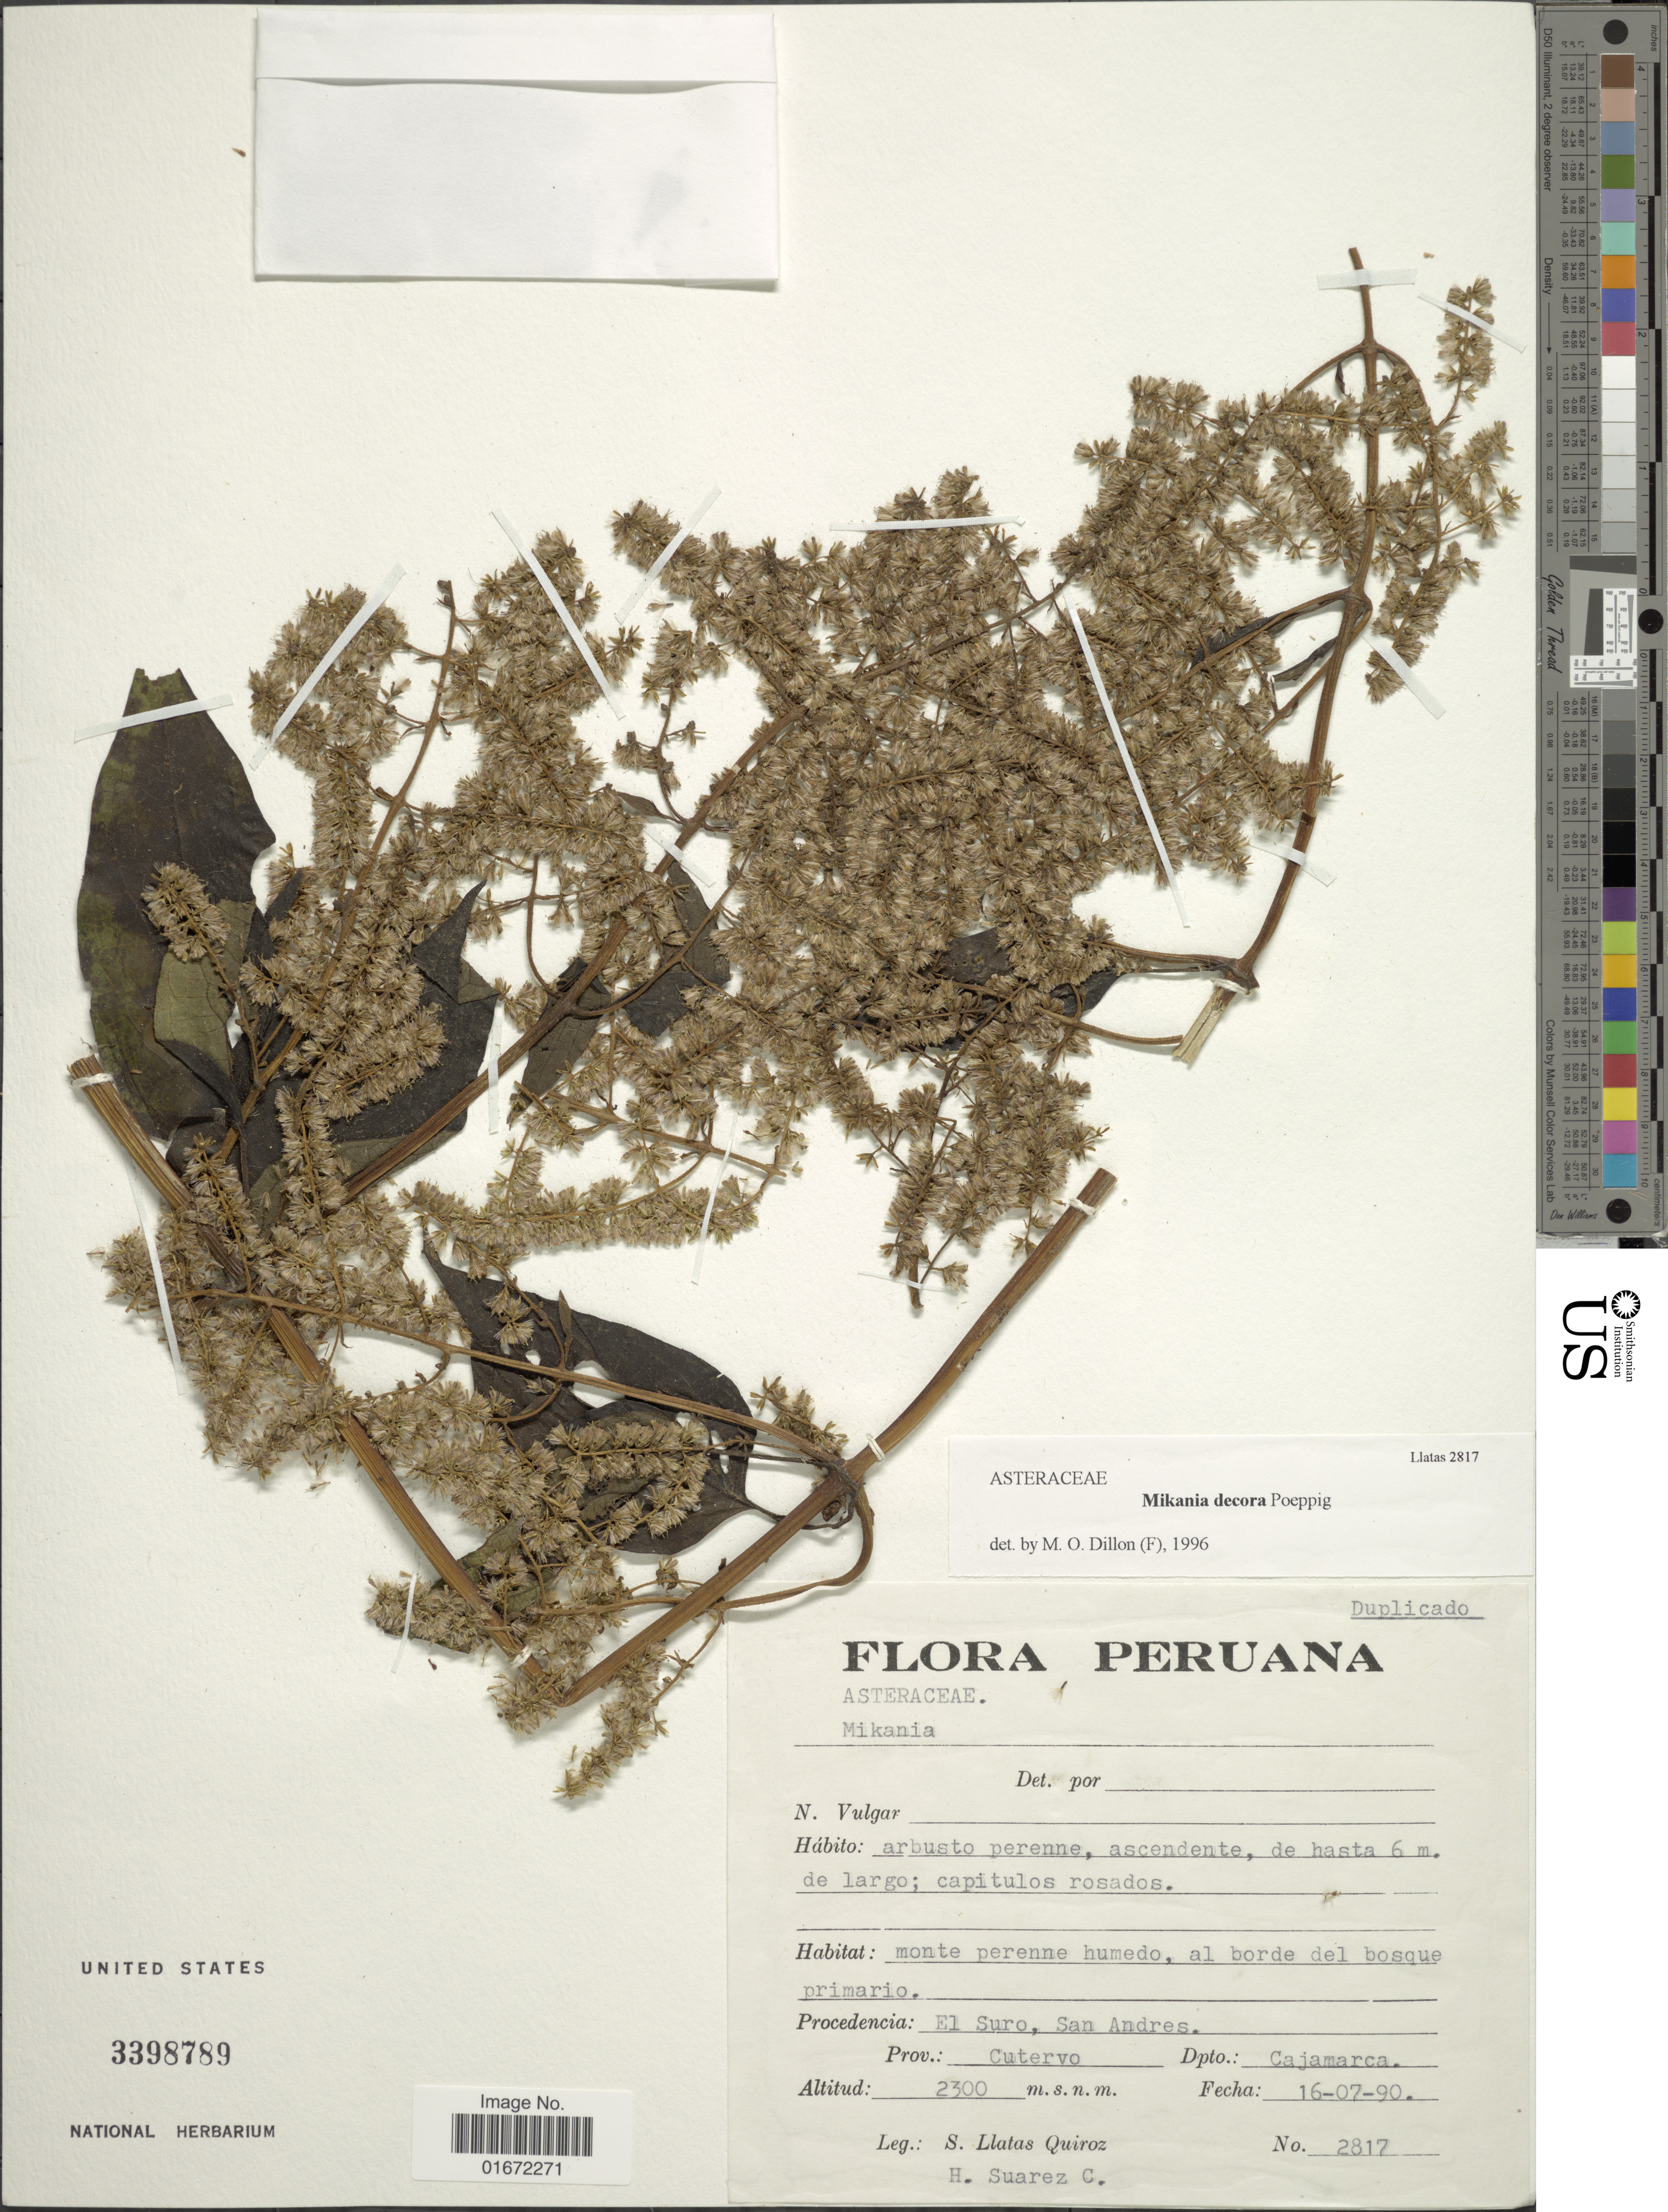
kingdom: Plantae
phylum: Tracheophyta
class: Magnoliopsida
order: Asterales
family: Asteraceae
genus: Mikania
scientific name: Mikania decora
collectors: S. Llatas Quiroz & H. Suarez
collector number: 2817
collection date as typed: Transcribed d/m/y: 16/7/90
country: Peru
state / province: Cajamarca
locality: El Suro, San Andres. Prov.: Cutervo. Dpto.: Cajamarca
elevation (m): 2300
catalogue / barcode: US 3398789